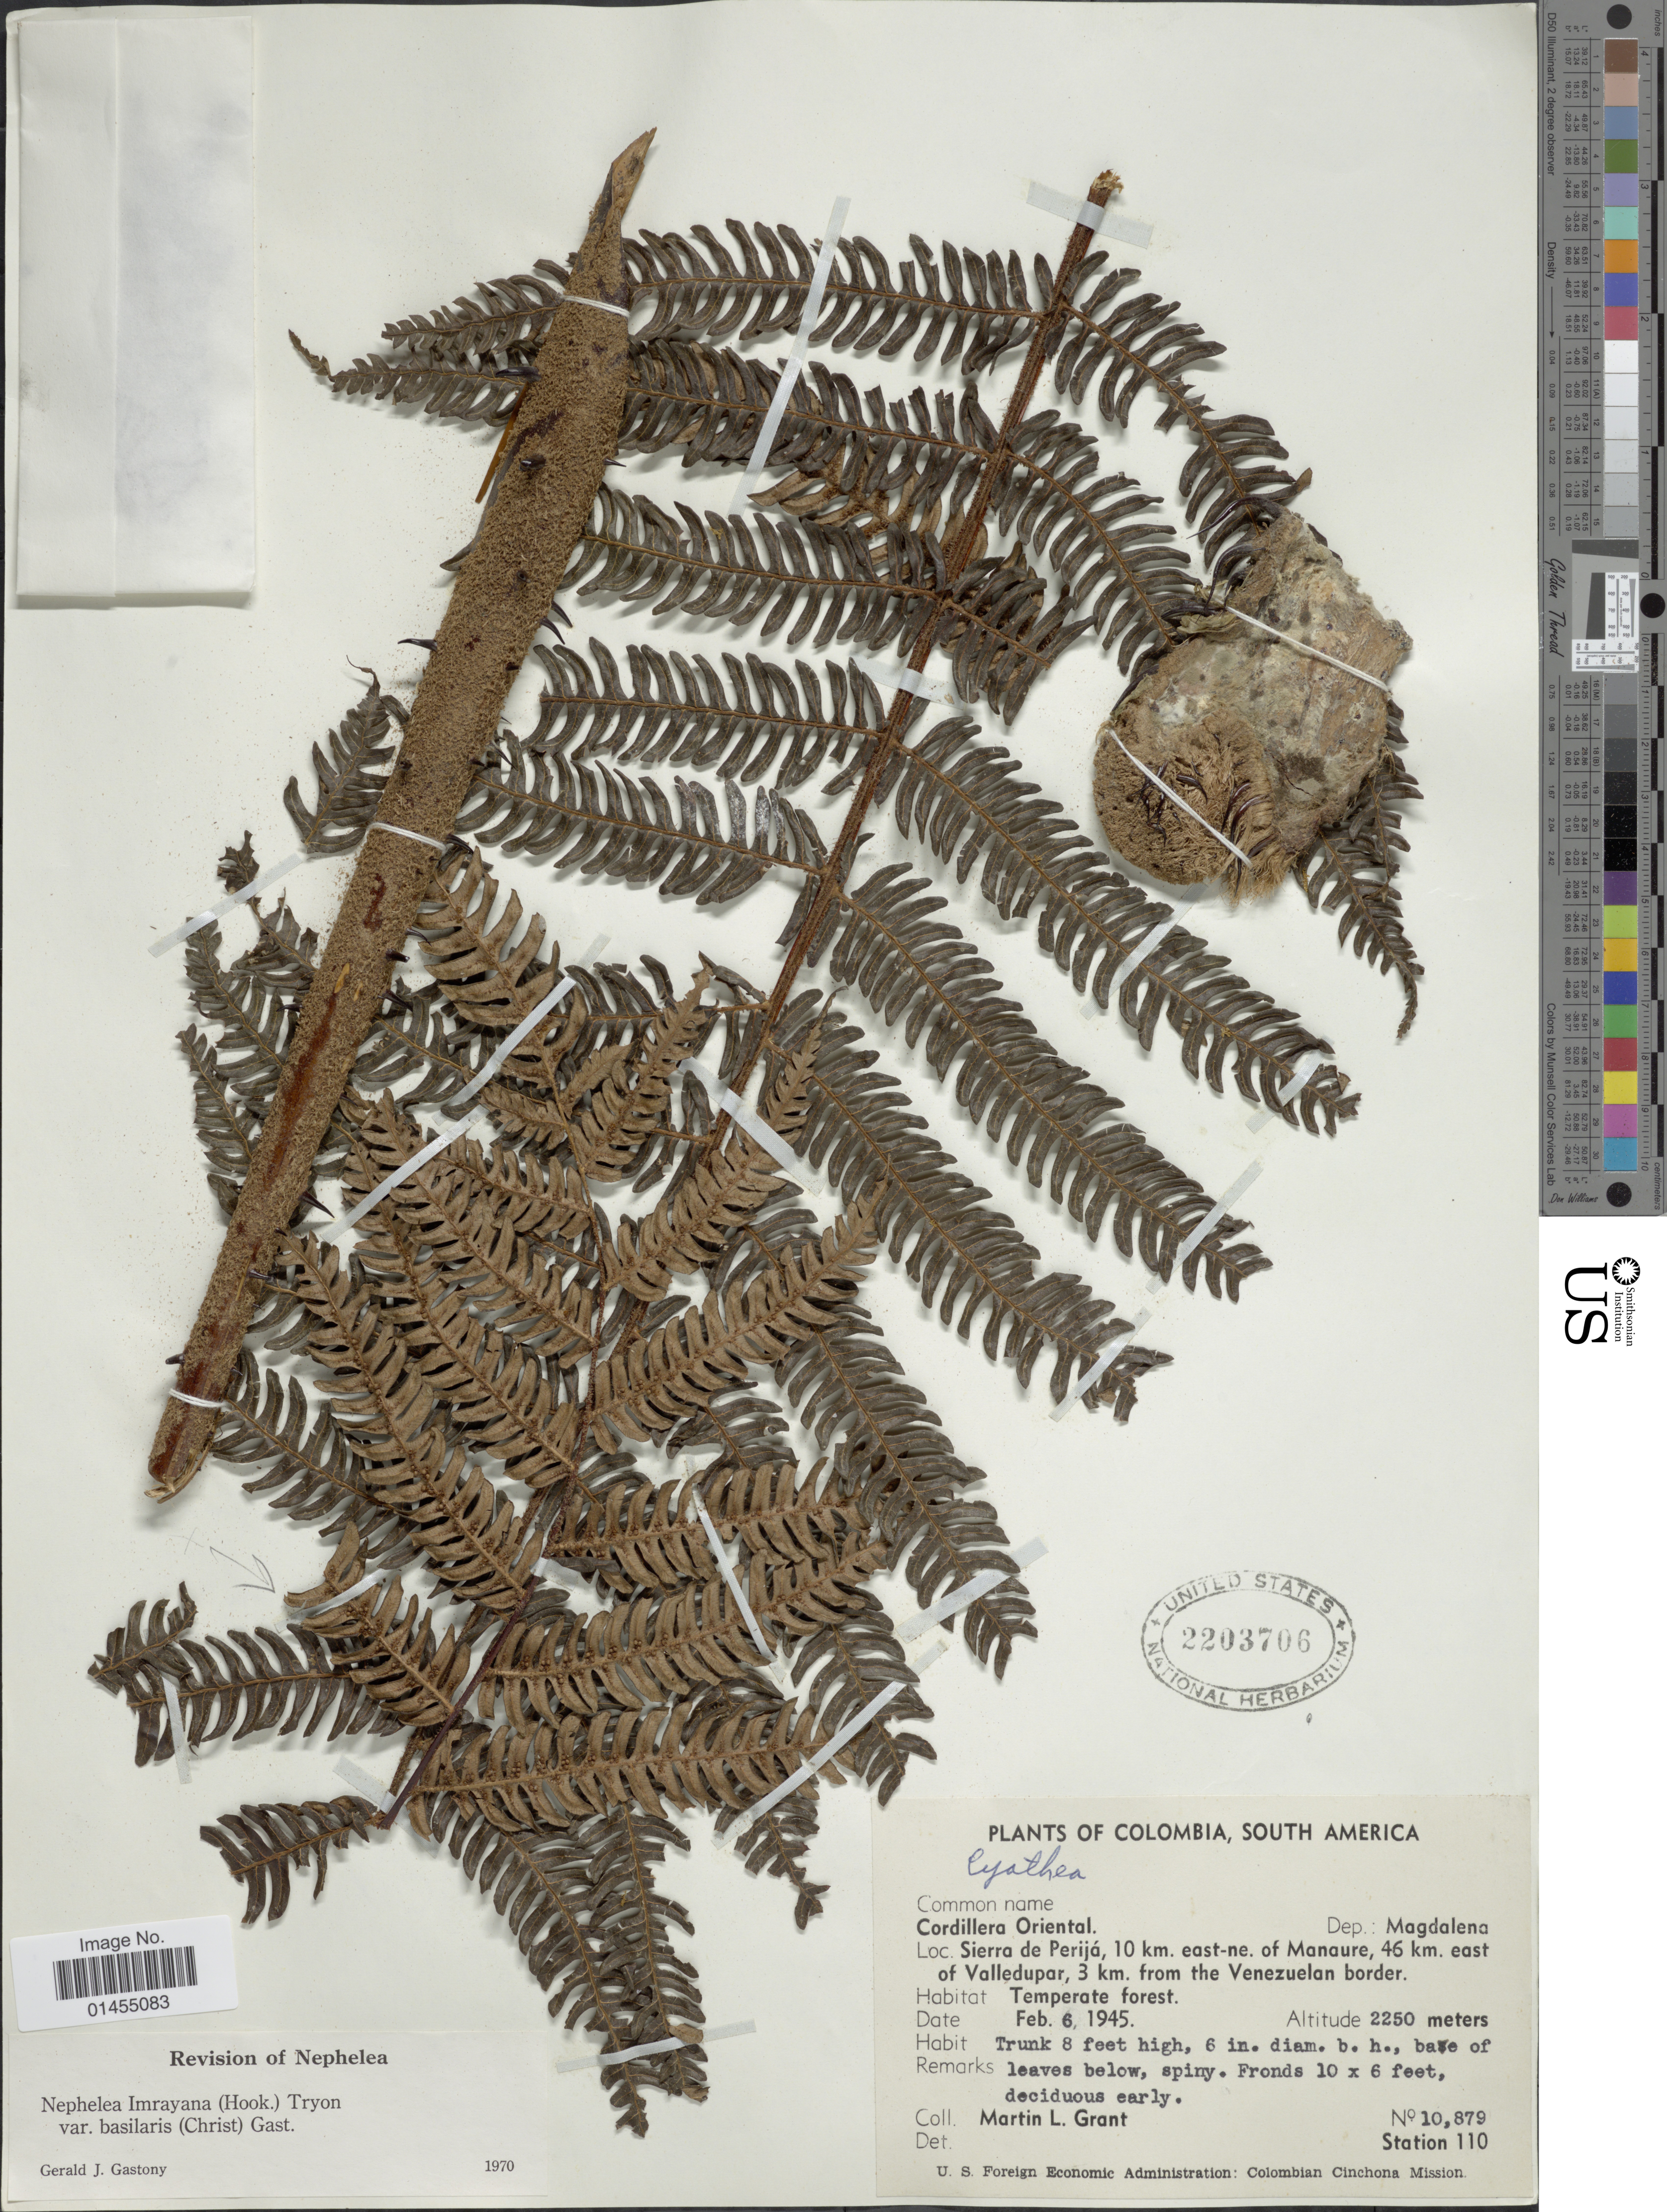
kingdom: Plantae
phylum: Tracheophyta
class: Polypodiopsida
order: Cyatheales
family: Cyatheaceae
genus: Alsophila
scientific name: Alsophila imrayana var. basilaris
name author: (Christ) Lellinger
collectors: M. L. Grant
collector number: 10879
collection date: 1945-02-06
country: Colombia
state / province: Magdalena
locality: Cordillera Oriental. Sierra de Perijá, 10 km. east-ne. of Manaure, 46 km. east of Valledupar, 3 km. from the Venezuelan border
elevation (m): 2250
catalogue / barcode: US 2203706